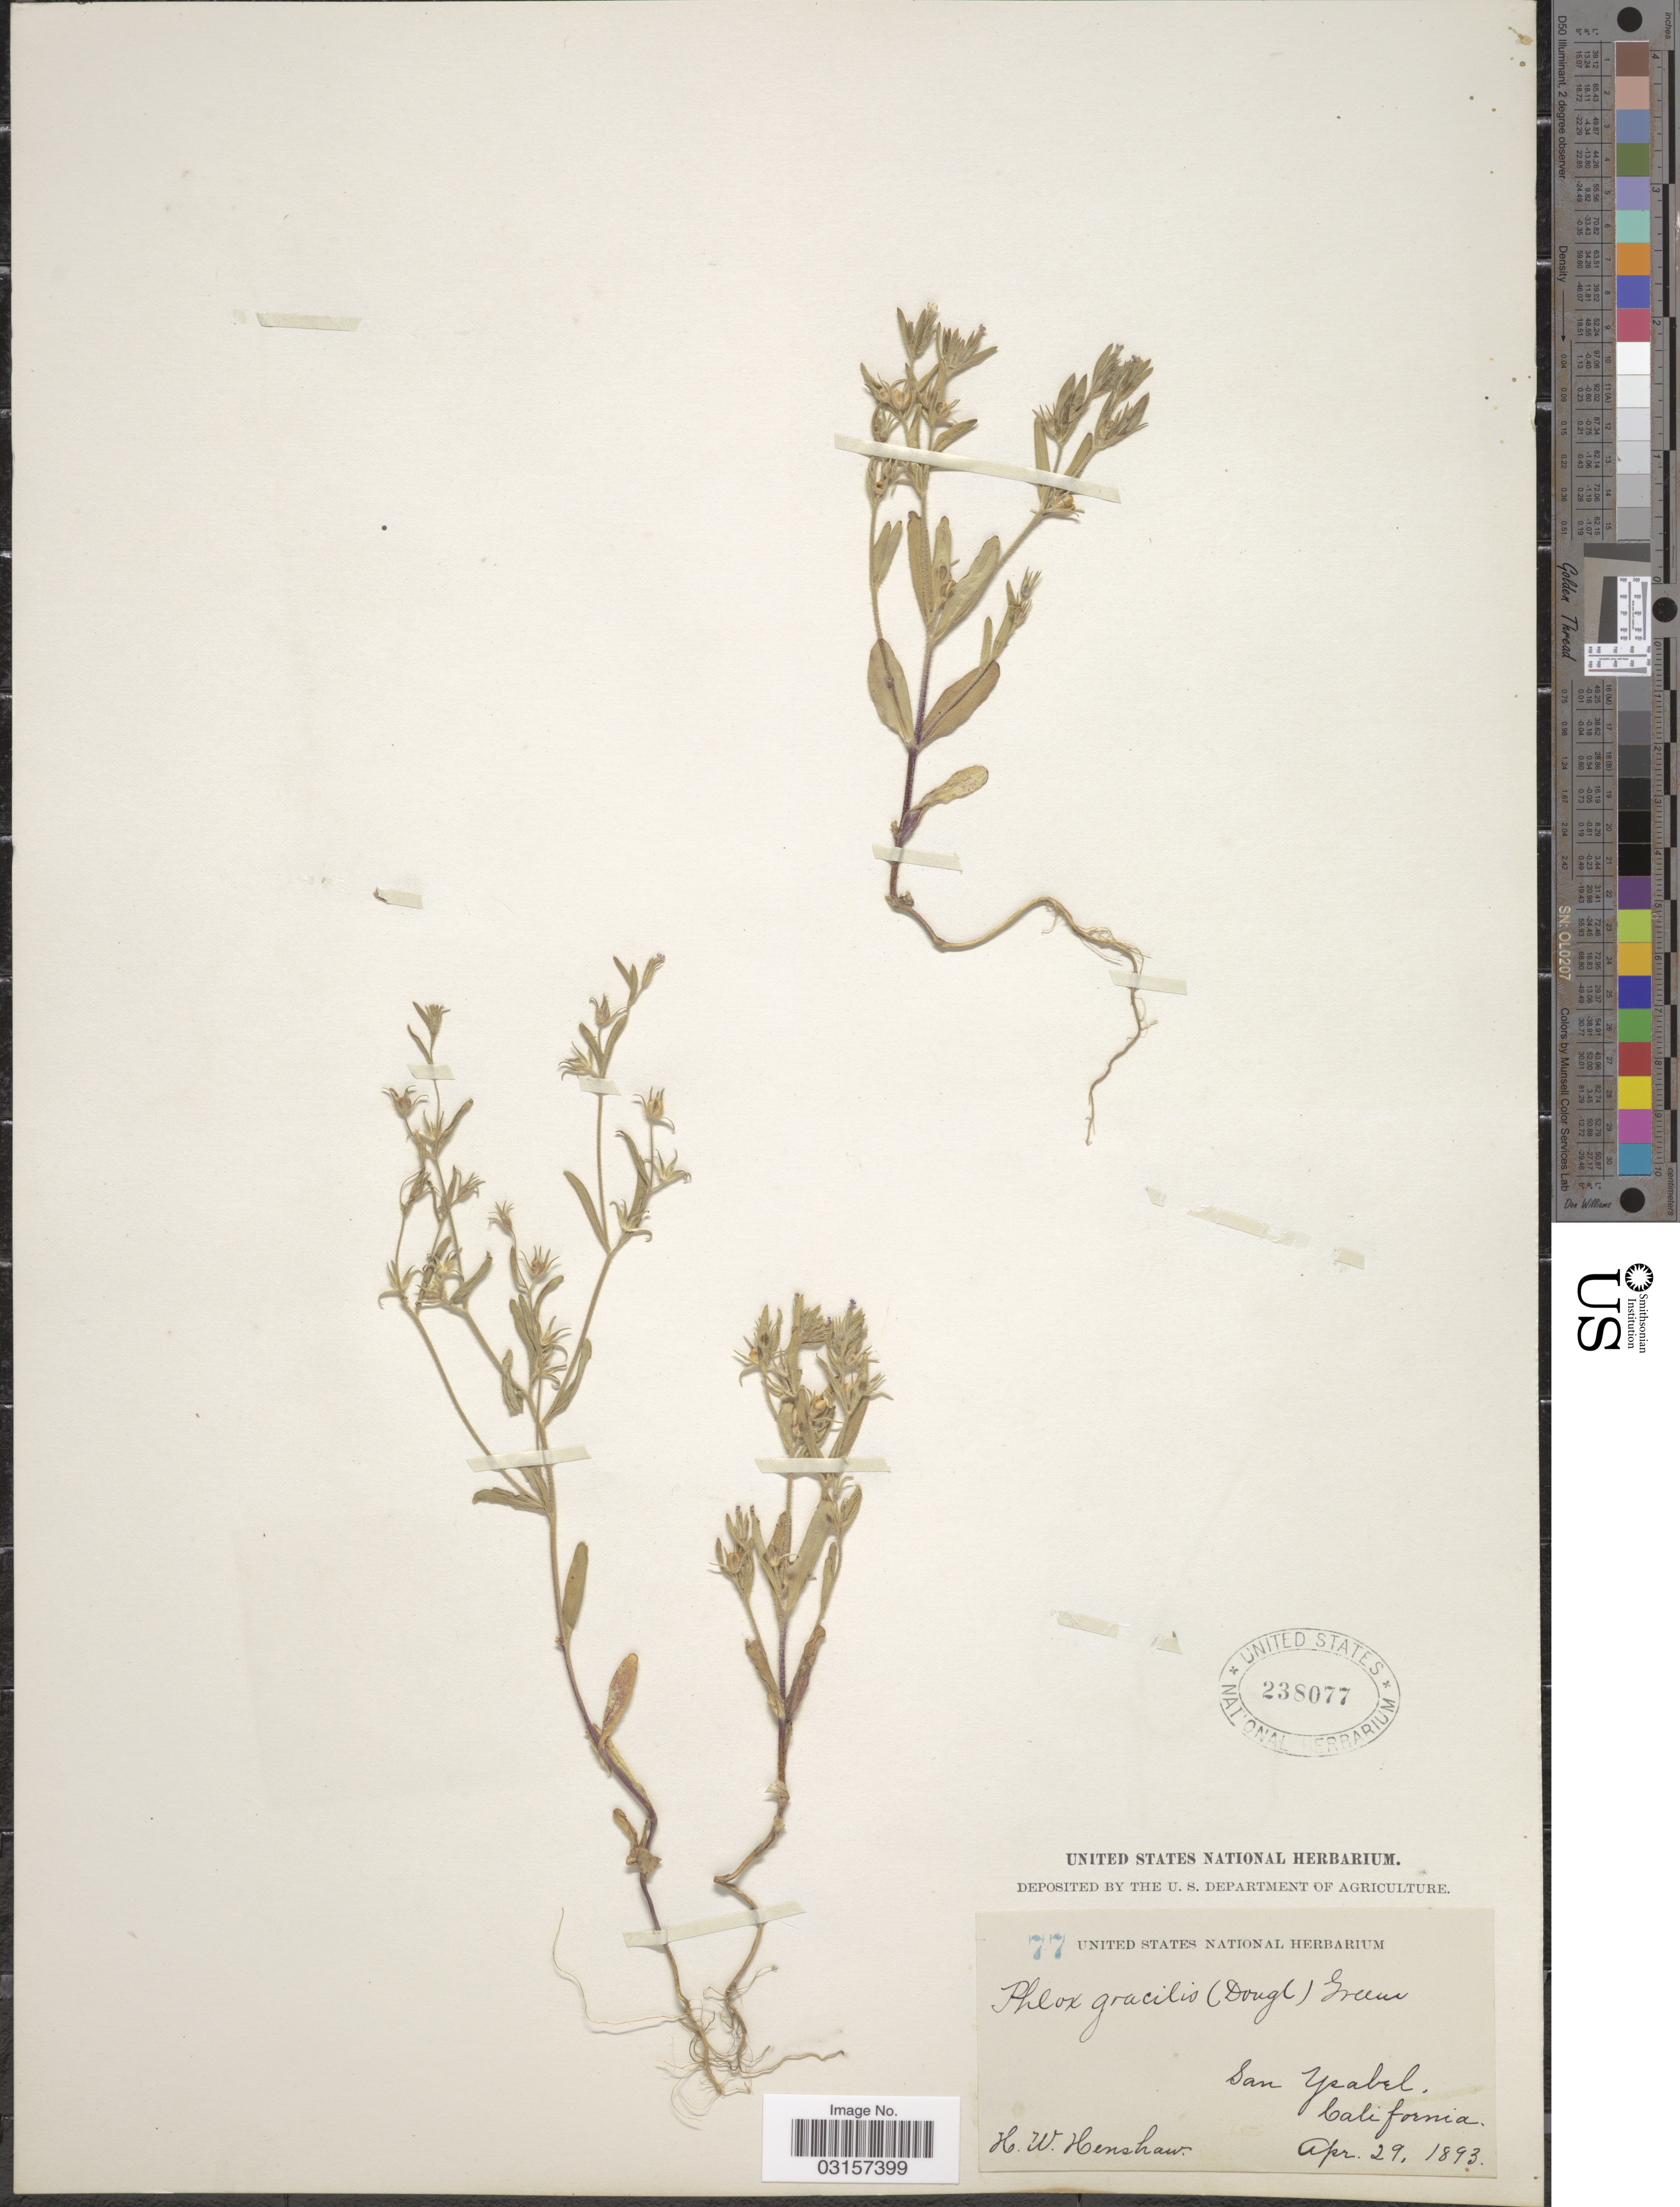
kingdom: Plantae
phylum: Tracheophyta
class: Magnoliopsida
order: Ericales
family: Polemoniaceae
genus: Microsteris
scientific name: Microsteris gracilis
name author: (Hook.) Greene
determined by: (US) Smithsonian Institution - National Museum of Natural History - Department of Botany (UNITED STATES)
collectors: H. Henshaw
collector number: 77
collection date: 1893-04-29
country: United States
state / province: California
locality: San Ysabel.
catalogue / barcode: US 238077